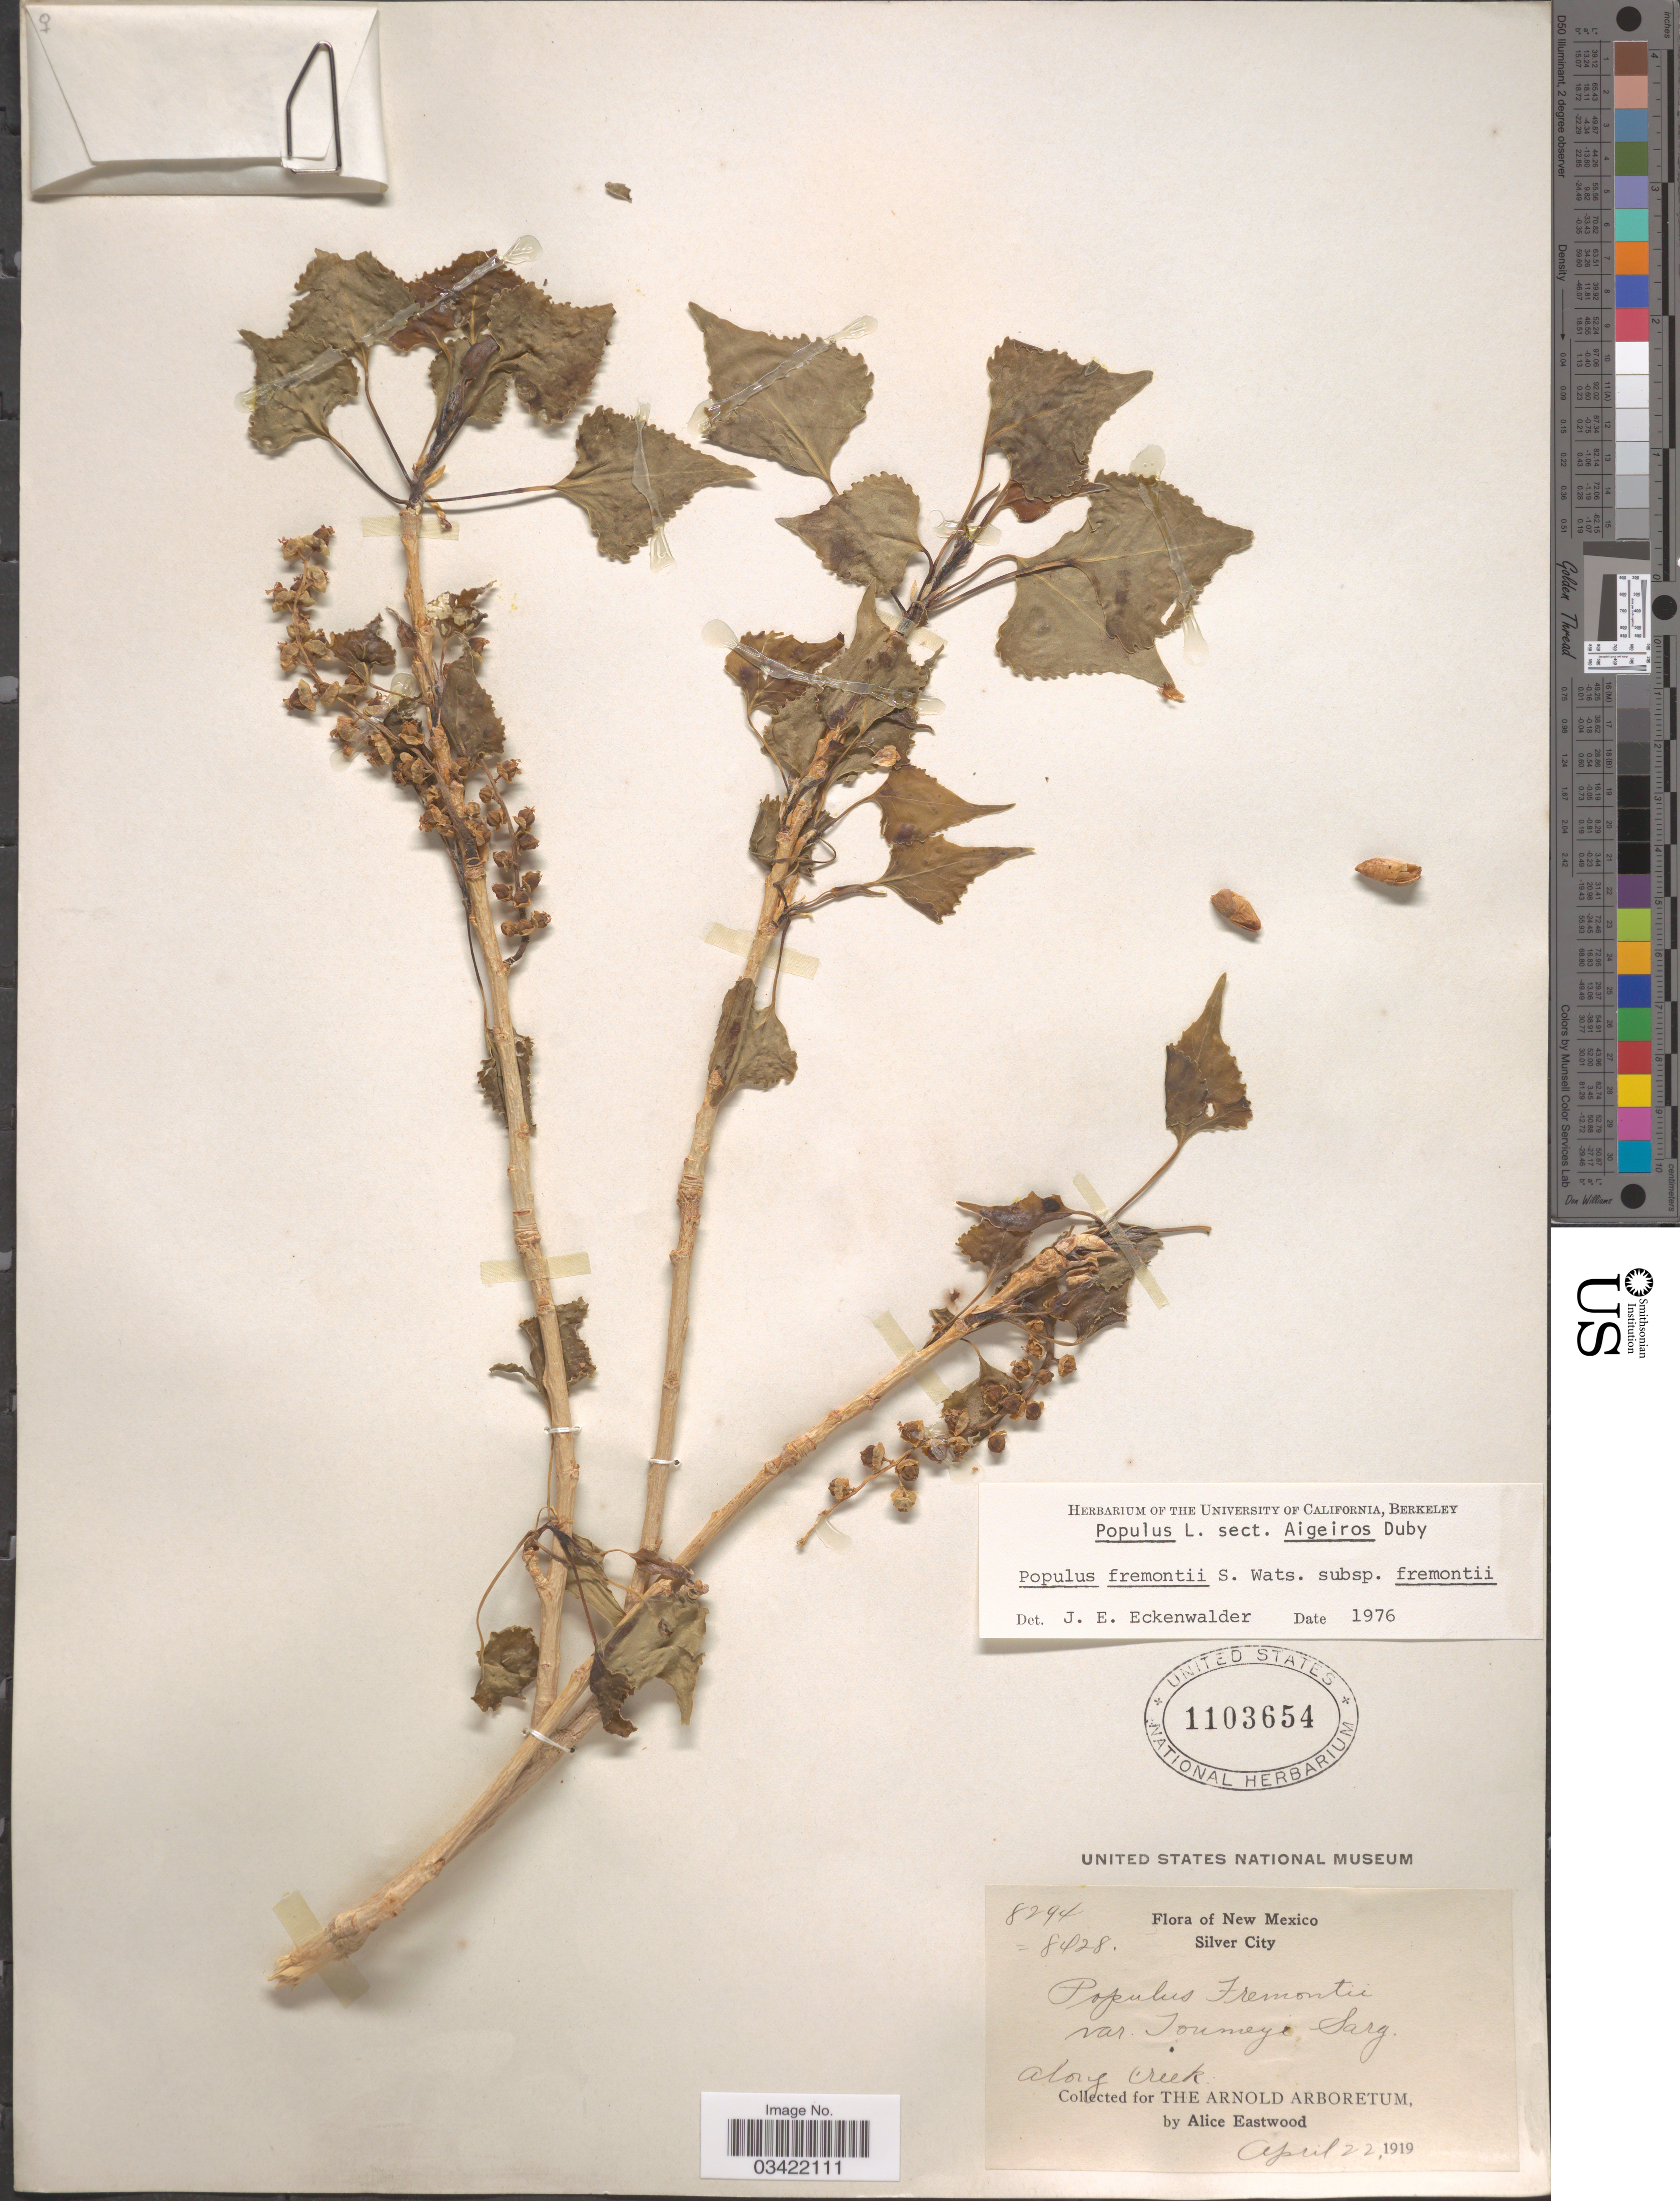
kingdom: Plantae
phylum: Tracheophyta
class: Magnoliopsida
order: Malpighiales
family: Salicaceae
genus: Populus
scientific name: Populus fremontii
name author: S. Watson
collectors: A. Eastwood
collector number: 8294/8428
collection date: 1919-04-22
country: United States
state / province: New Mexico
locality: Silver City. Along creek.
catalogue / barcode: US 1103654